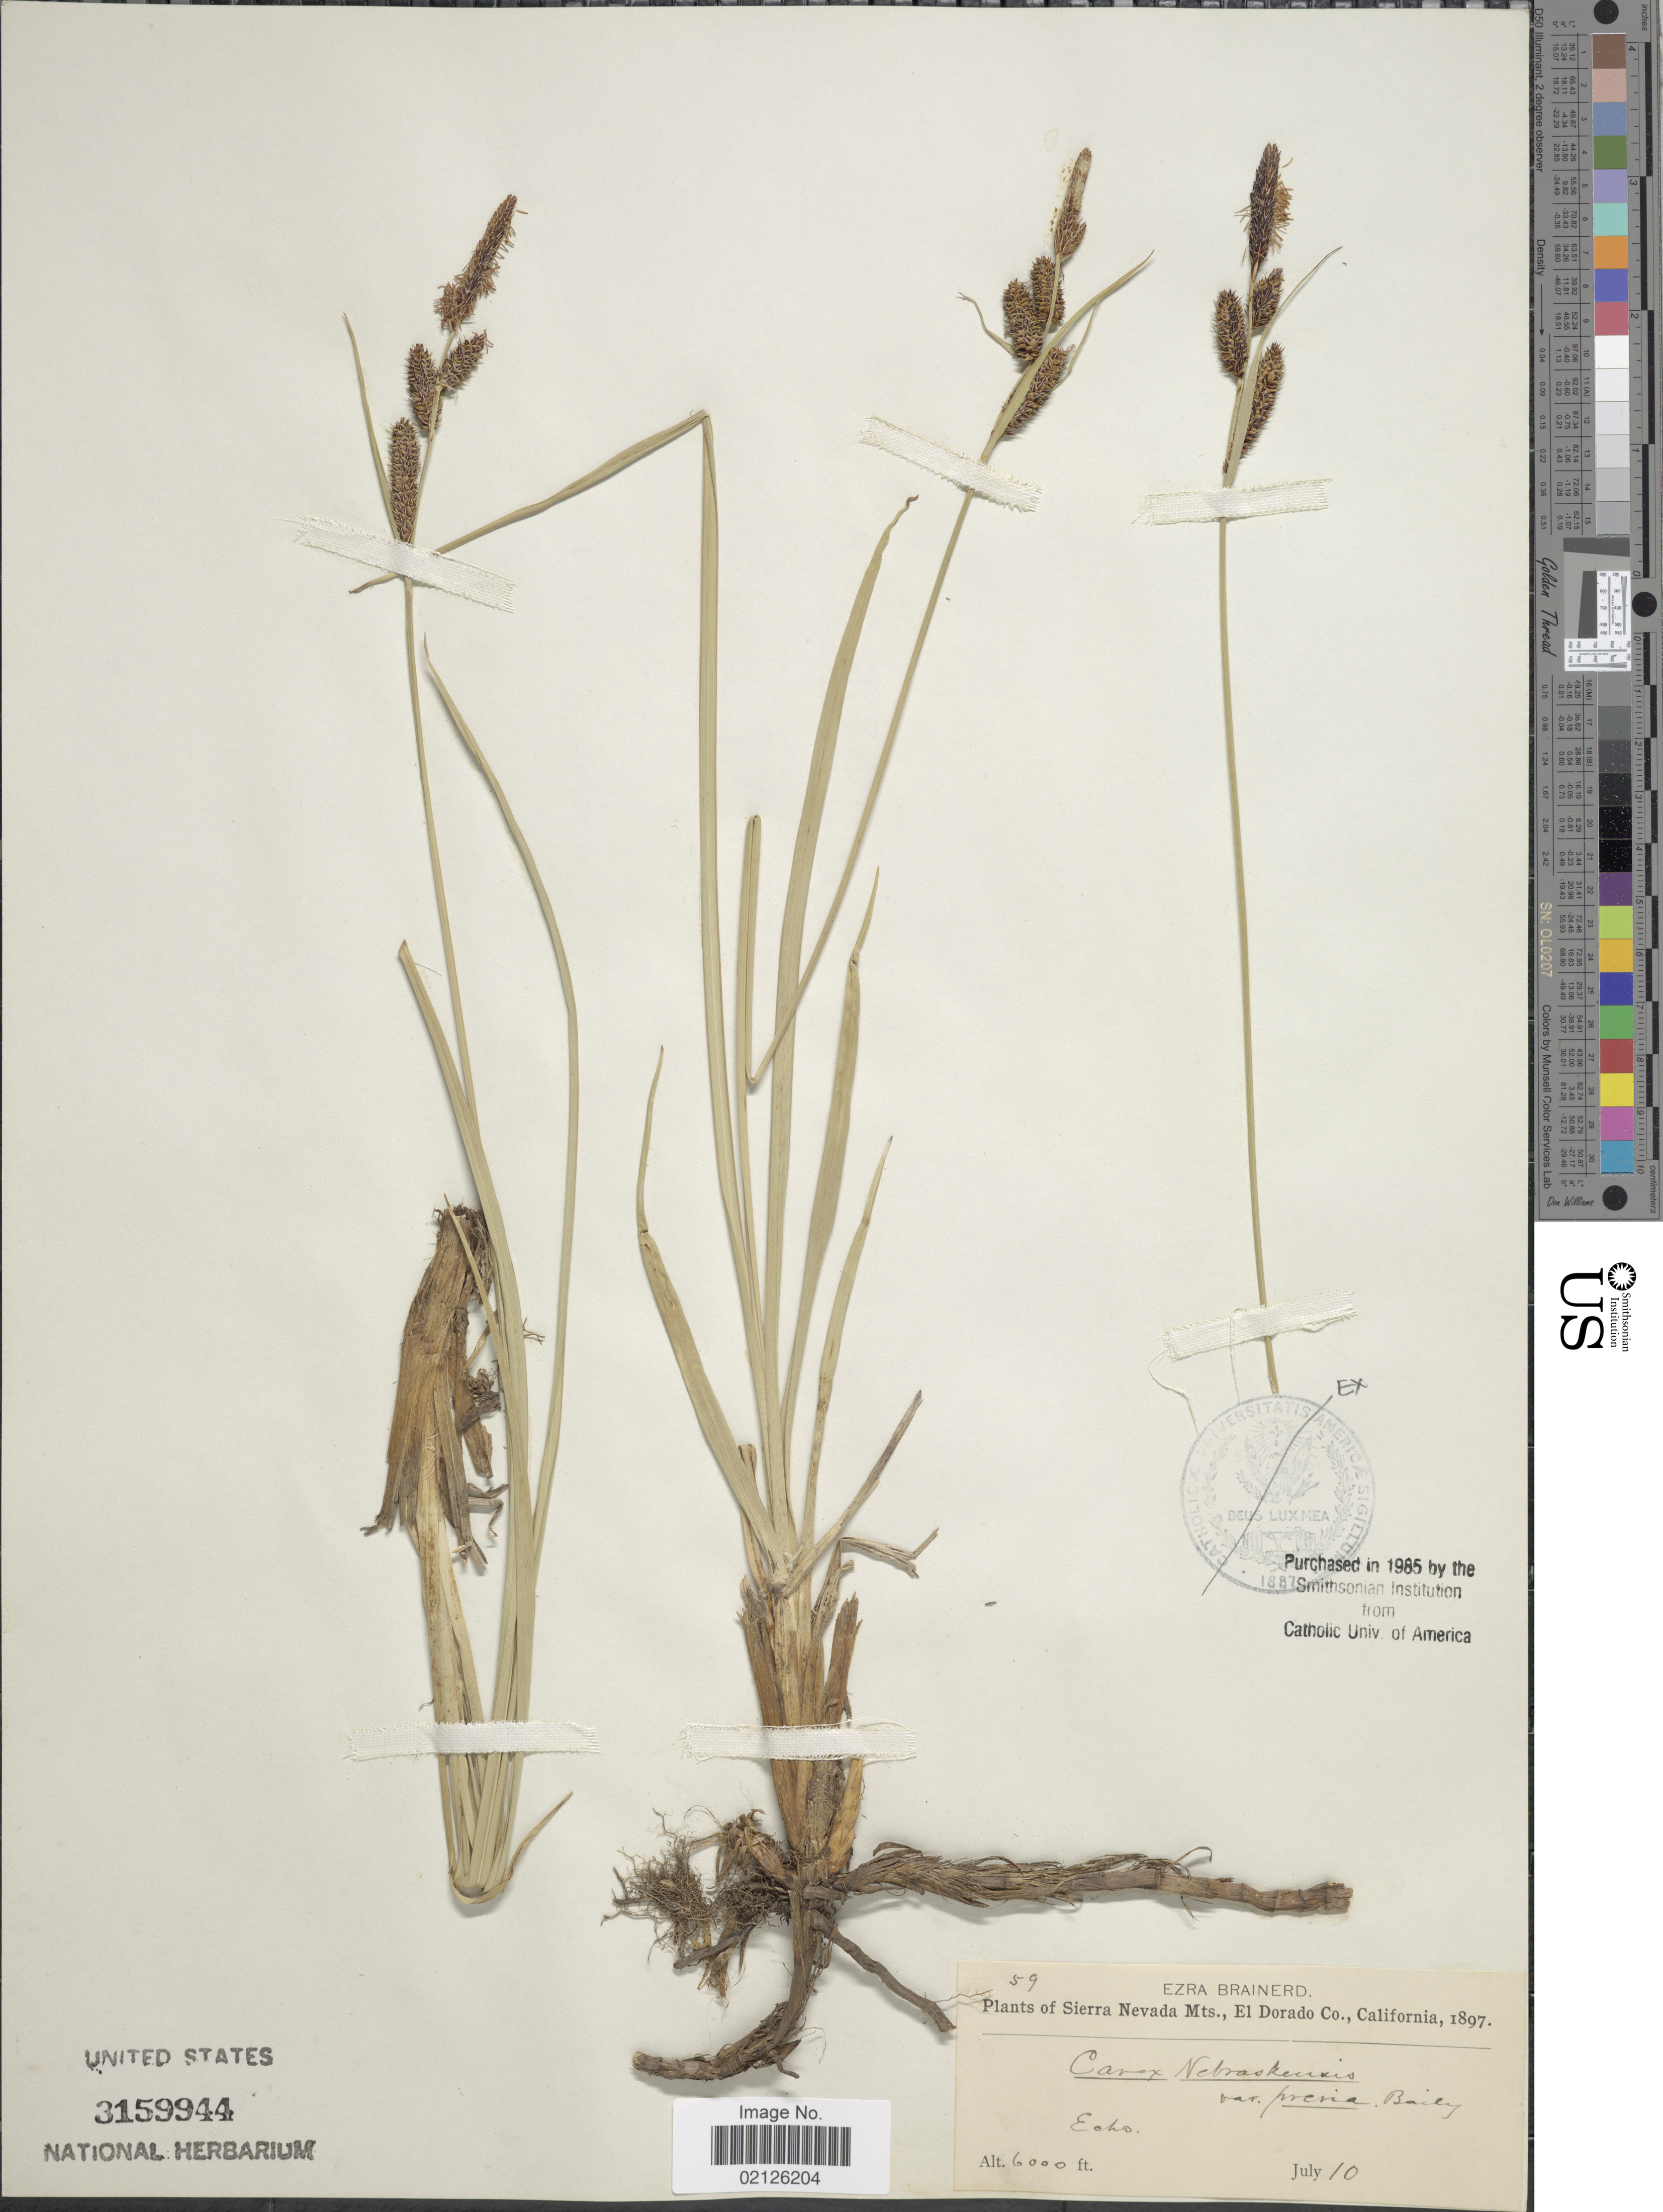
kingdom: Plantae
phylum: Tracheophyta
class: Liliopsida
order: Poales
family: Cyperaceae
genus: Carex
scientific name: Carex nebrascensis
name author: Dewey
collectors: E. Brainerd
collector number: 59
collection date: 1897-07-10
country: United States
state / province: California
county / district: El Dorado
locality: Sierra Nevada Mts., El Dorado Co, Echo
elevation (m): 1829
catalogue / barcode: US 3159944